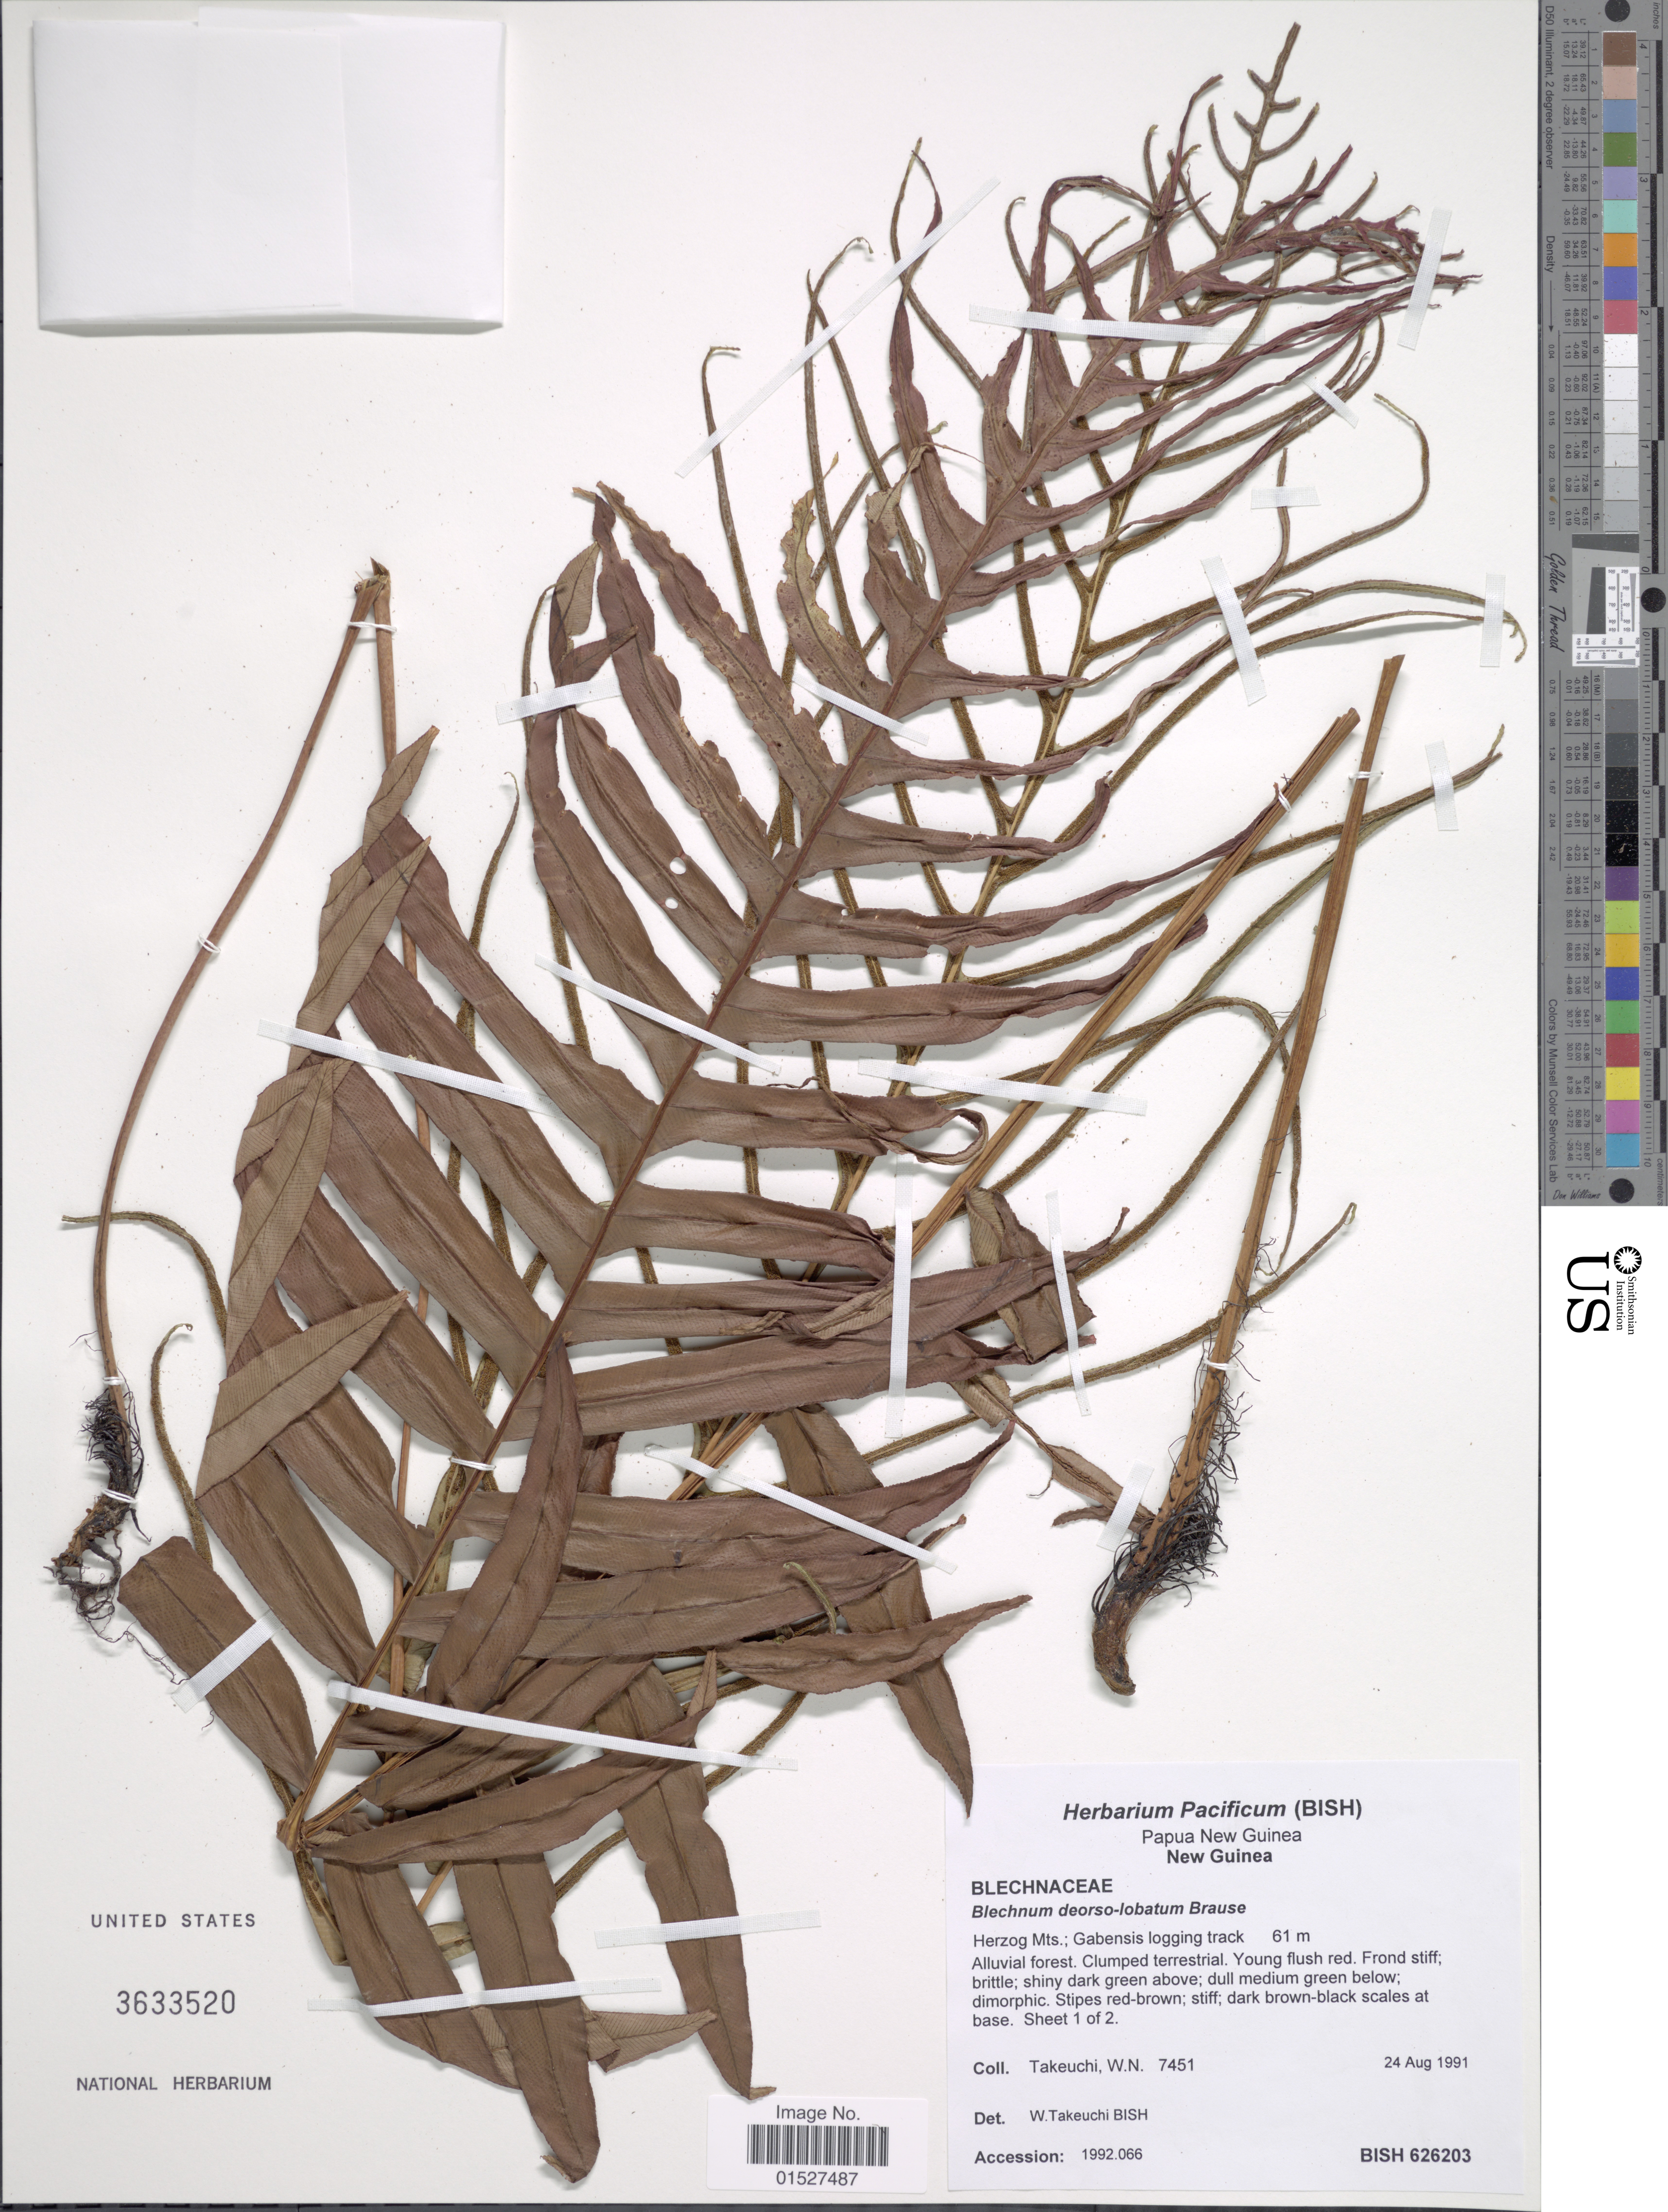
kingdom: Plantae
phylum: Tracheophyta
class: Polypodiopsida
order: Polypodiales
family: Blechnaceae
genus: Blechnum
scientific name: Blechnum deorsolobatum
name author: Brause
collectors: W. N. Takeuchi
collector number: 7451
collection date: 1991-08-24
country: Papua New Guinea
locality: New Guinea. Herzog Mts.; Gabensis logging track.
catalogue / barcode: US 3633520